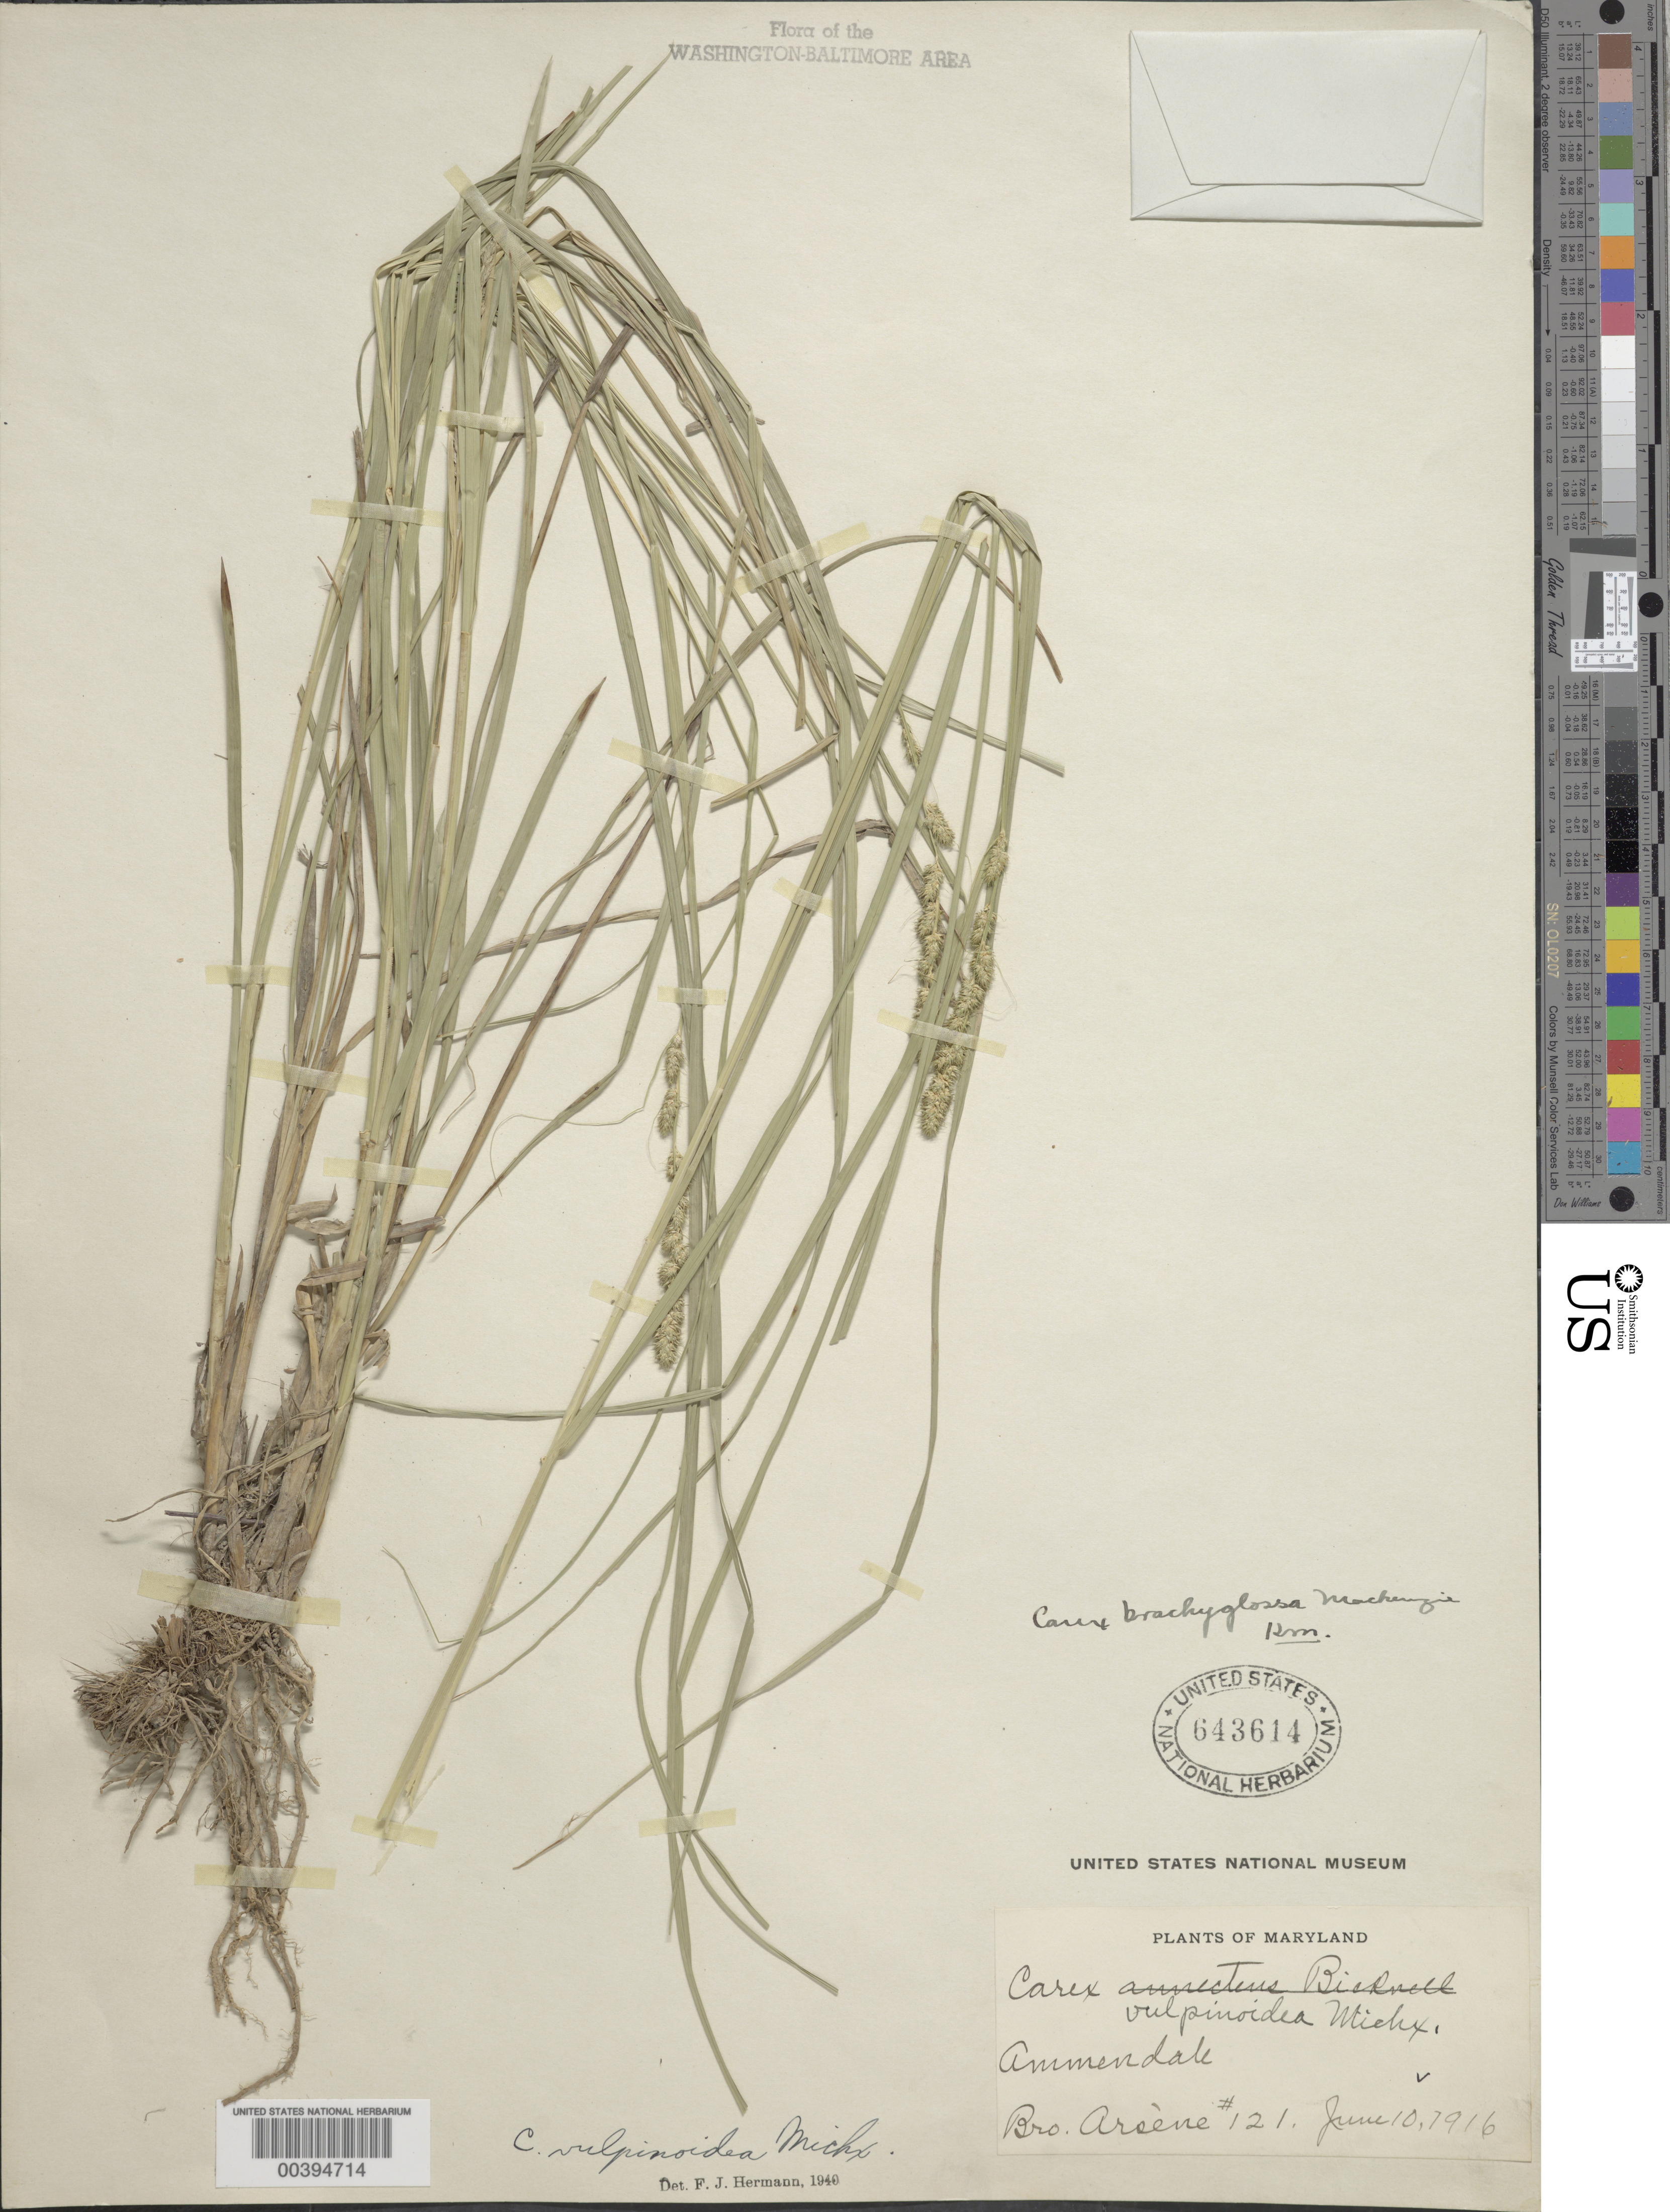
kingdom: Plantae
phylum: Tracheophyta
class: Liliopsida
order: Poales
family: Cyperaceae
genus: Carex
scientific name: Carex vulpinoidea Michx.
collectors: Bro. G. Arsène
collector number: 121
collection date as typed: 10 Jun 1916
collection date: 1916-06-10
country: United States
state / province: Maryland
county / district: Prince George's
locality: Ammendale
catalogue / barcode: US 643614